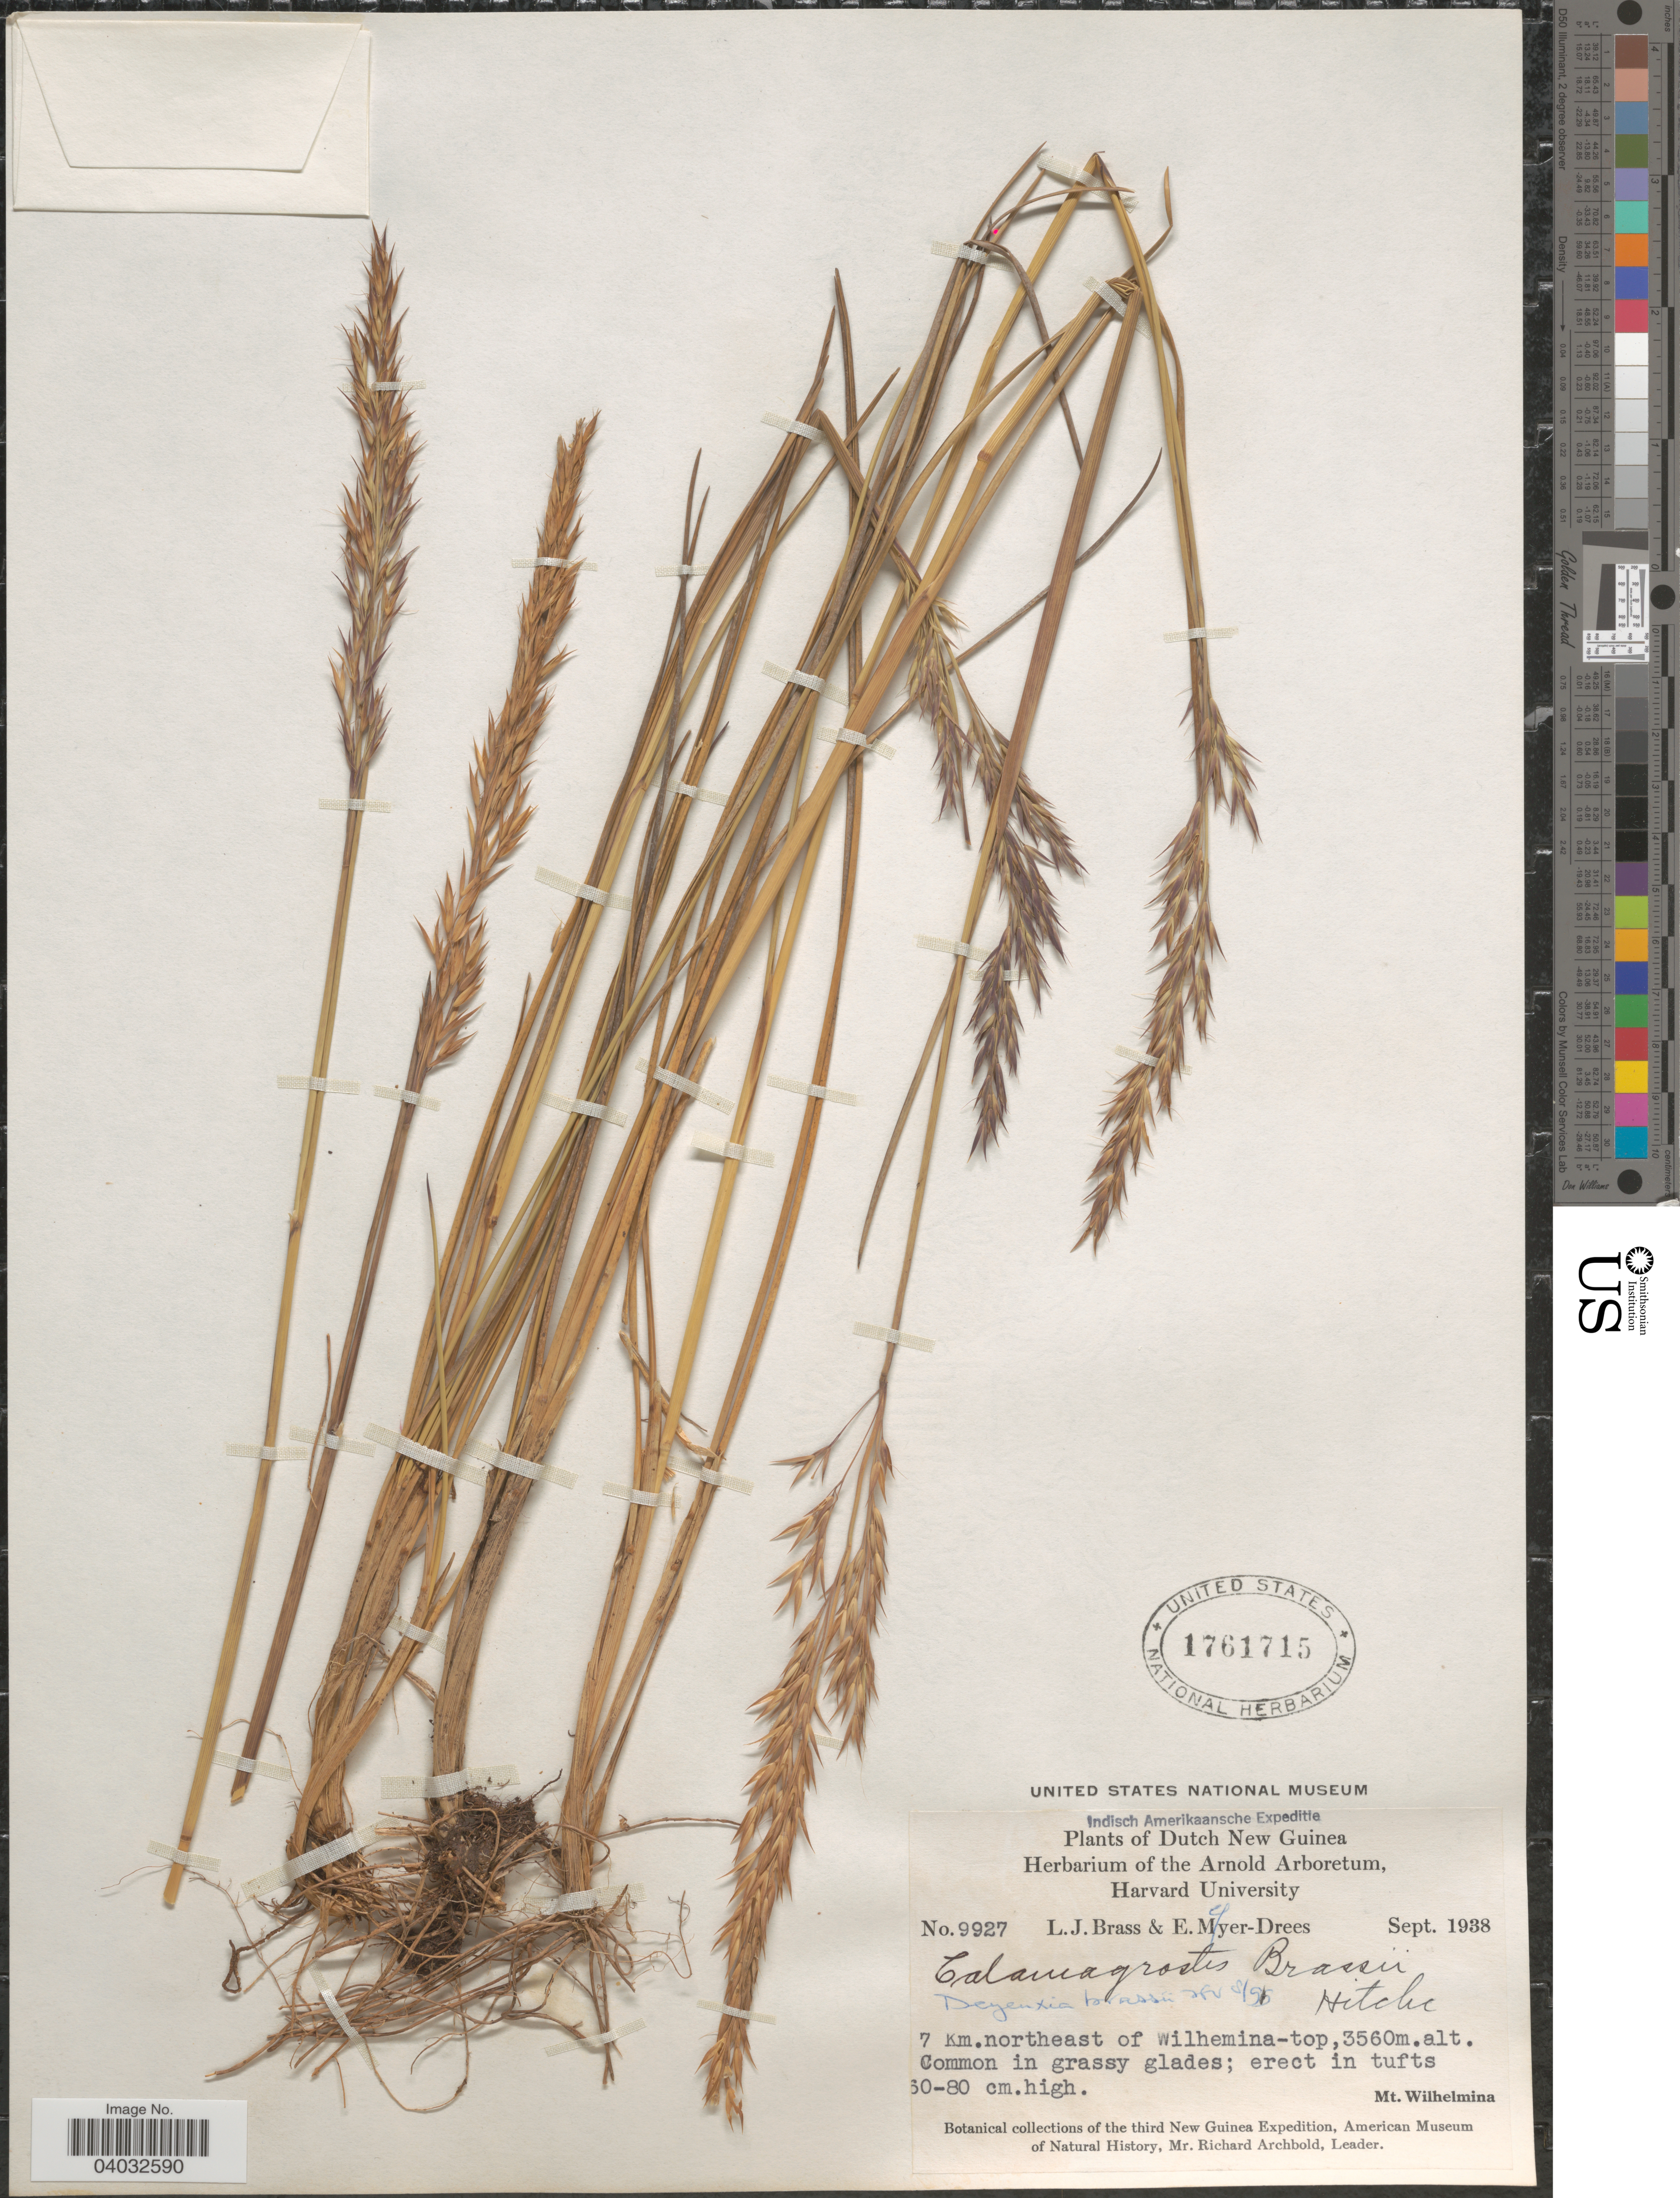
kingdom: Plantae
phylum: Tracheophyta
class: Liliopsida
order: Poales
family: Poaceae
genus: Calamagrostis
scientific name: Calamagrostis brassii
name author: Hitchc.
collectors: L. J. Brass & E. Myer-Drees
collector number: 9927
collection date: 1938-09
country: Indonesia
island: New Guinea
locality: Dutch New Guinea. 7 Km. northeast of Wilhemina-top. Mt. Wilhelmina.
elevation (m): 3560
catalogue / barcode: US 1761715